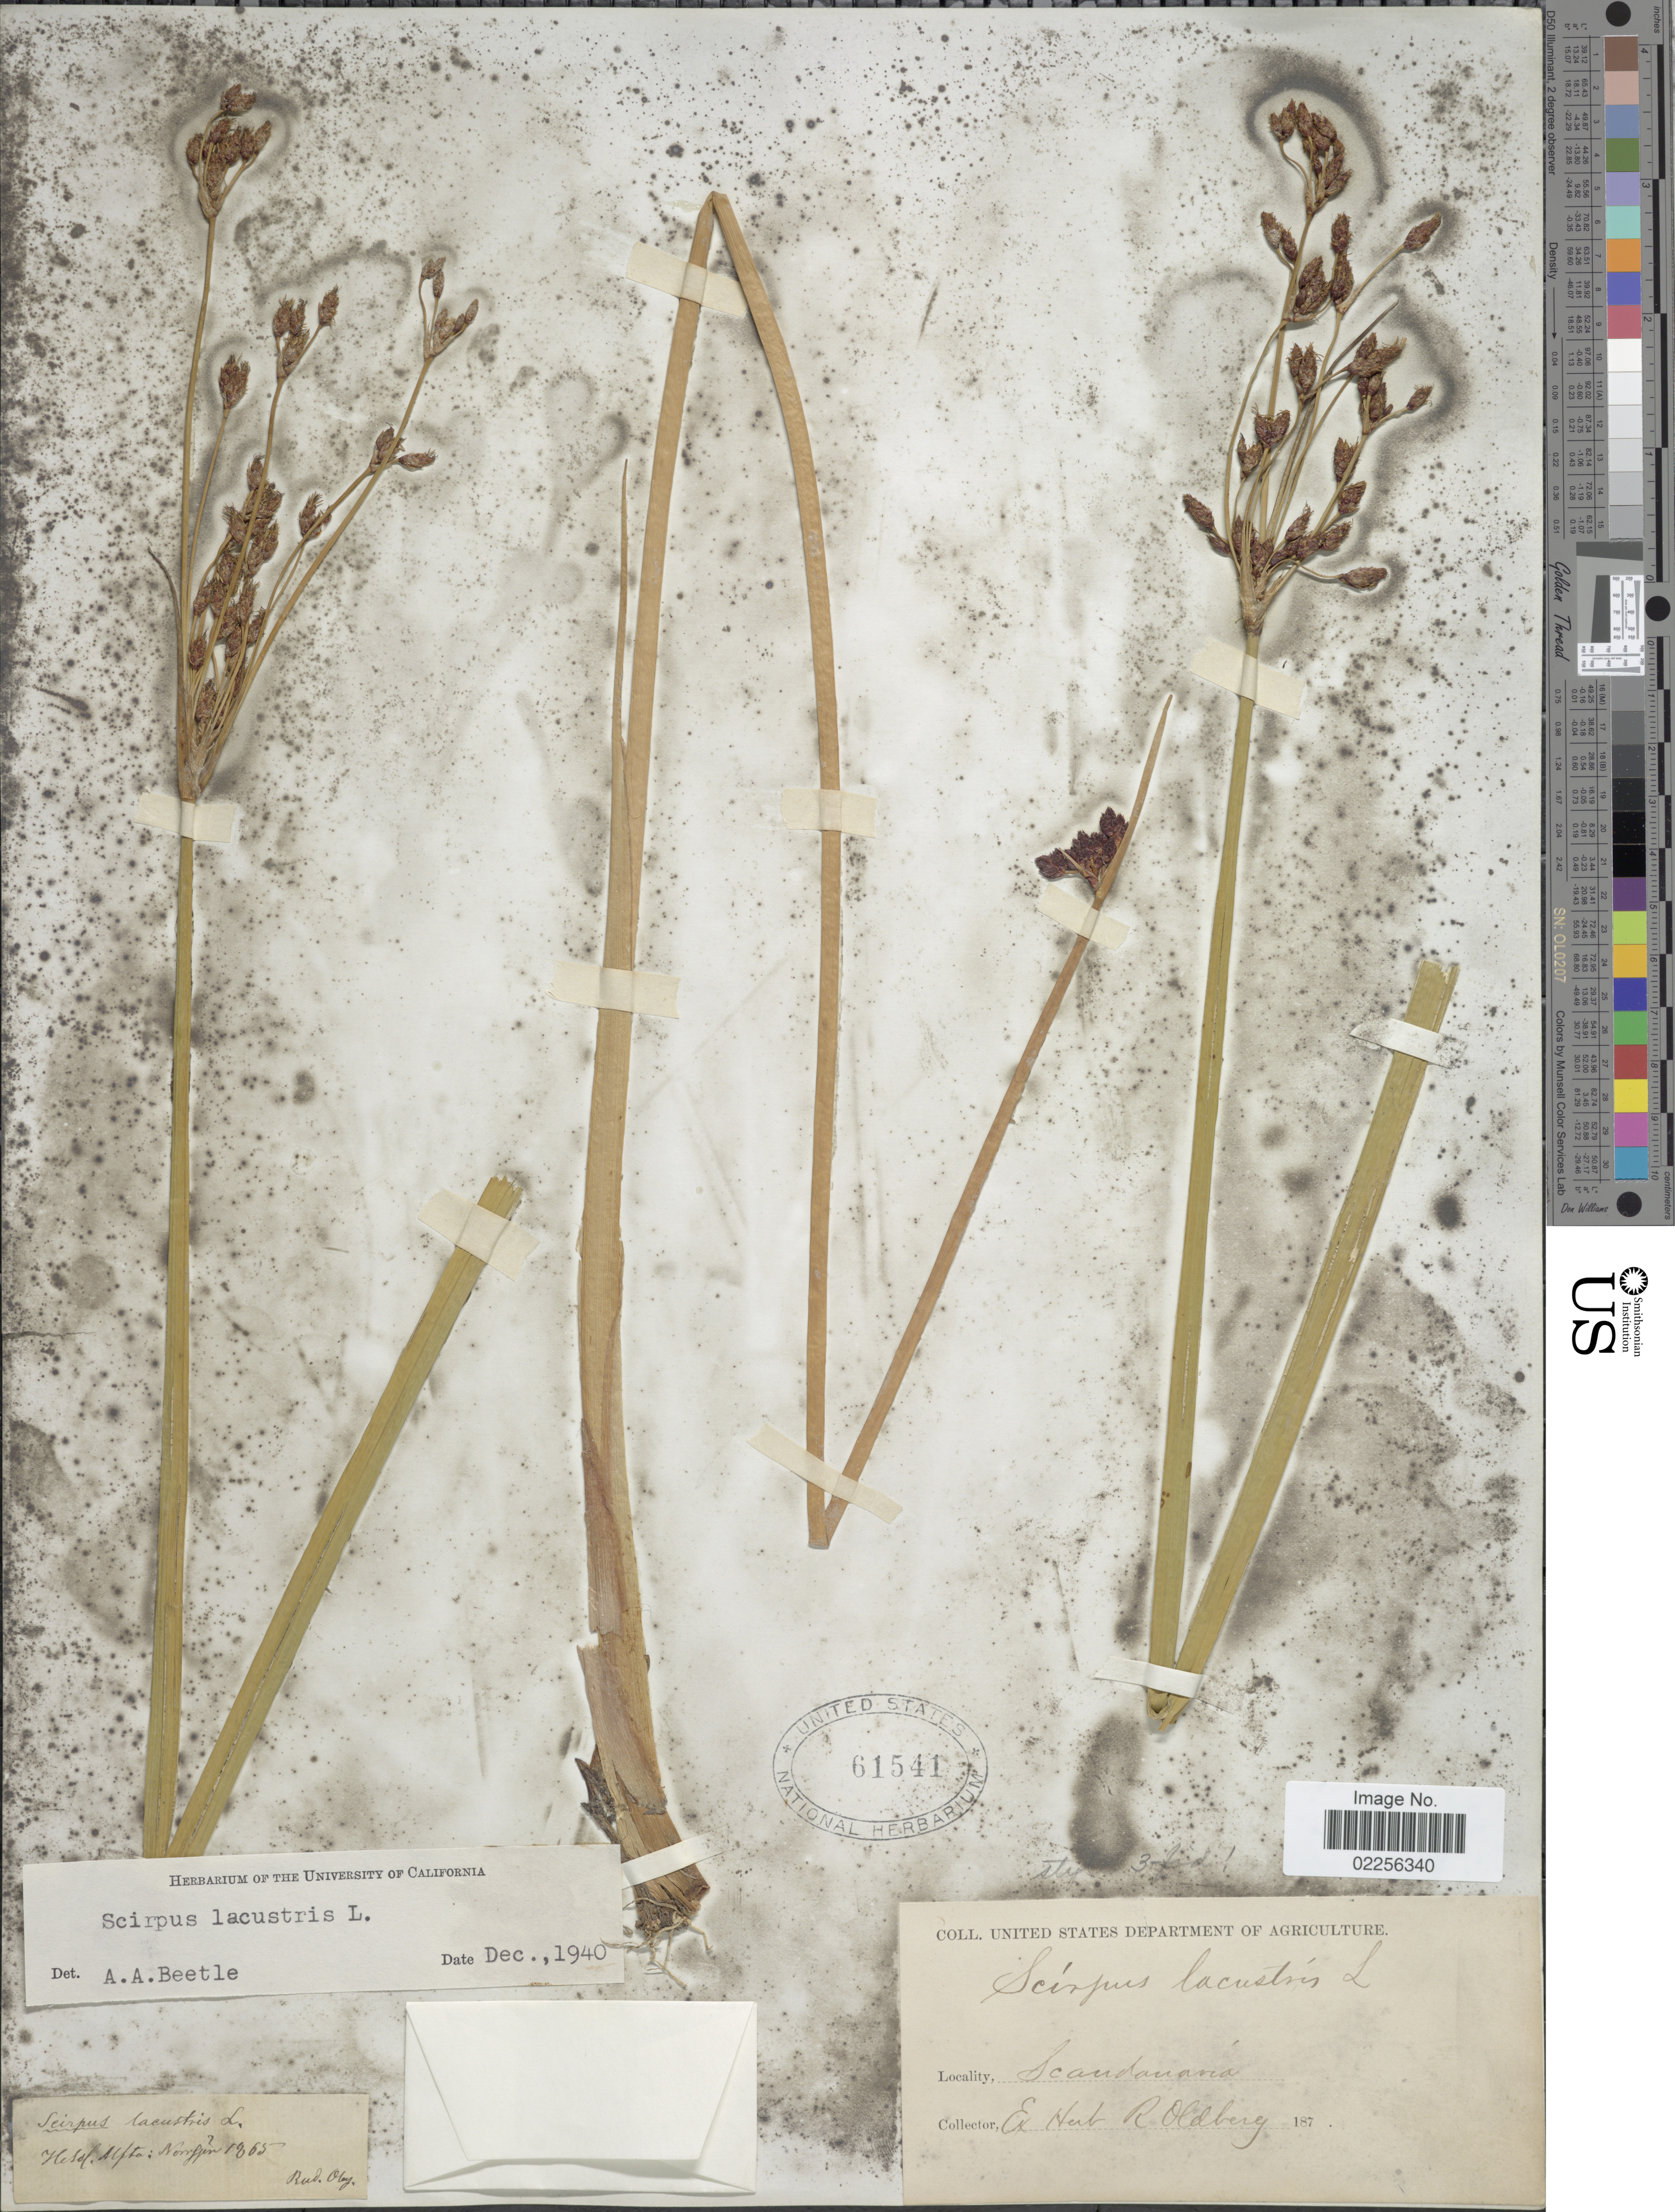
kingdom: Plantae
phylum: Tracheophyta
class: Liliopsida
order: Poales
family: Cyperaceae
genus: Schoenoplectus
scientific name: Schoenoplectus lacustris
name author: (L.) Palla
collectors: ex herb. R. Oldberg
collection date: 1865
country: Sweden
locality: Helsl. Alfta: Norrsjön, Scandanavia.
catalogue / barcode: US 61541